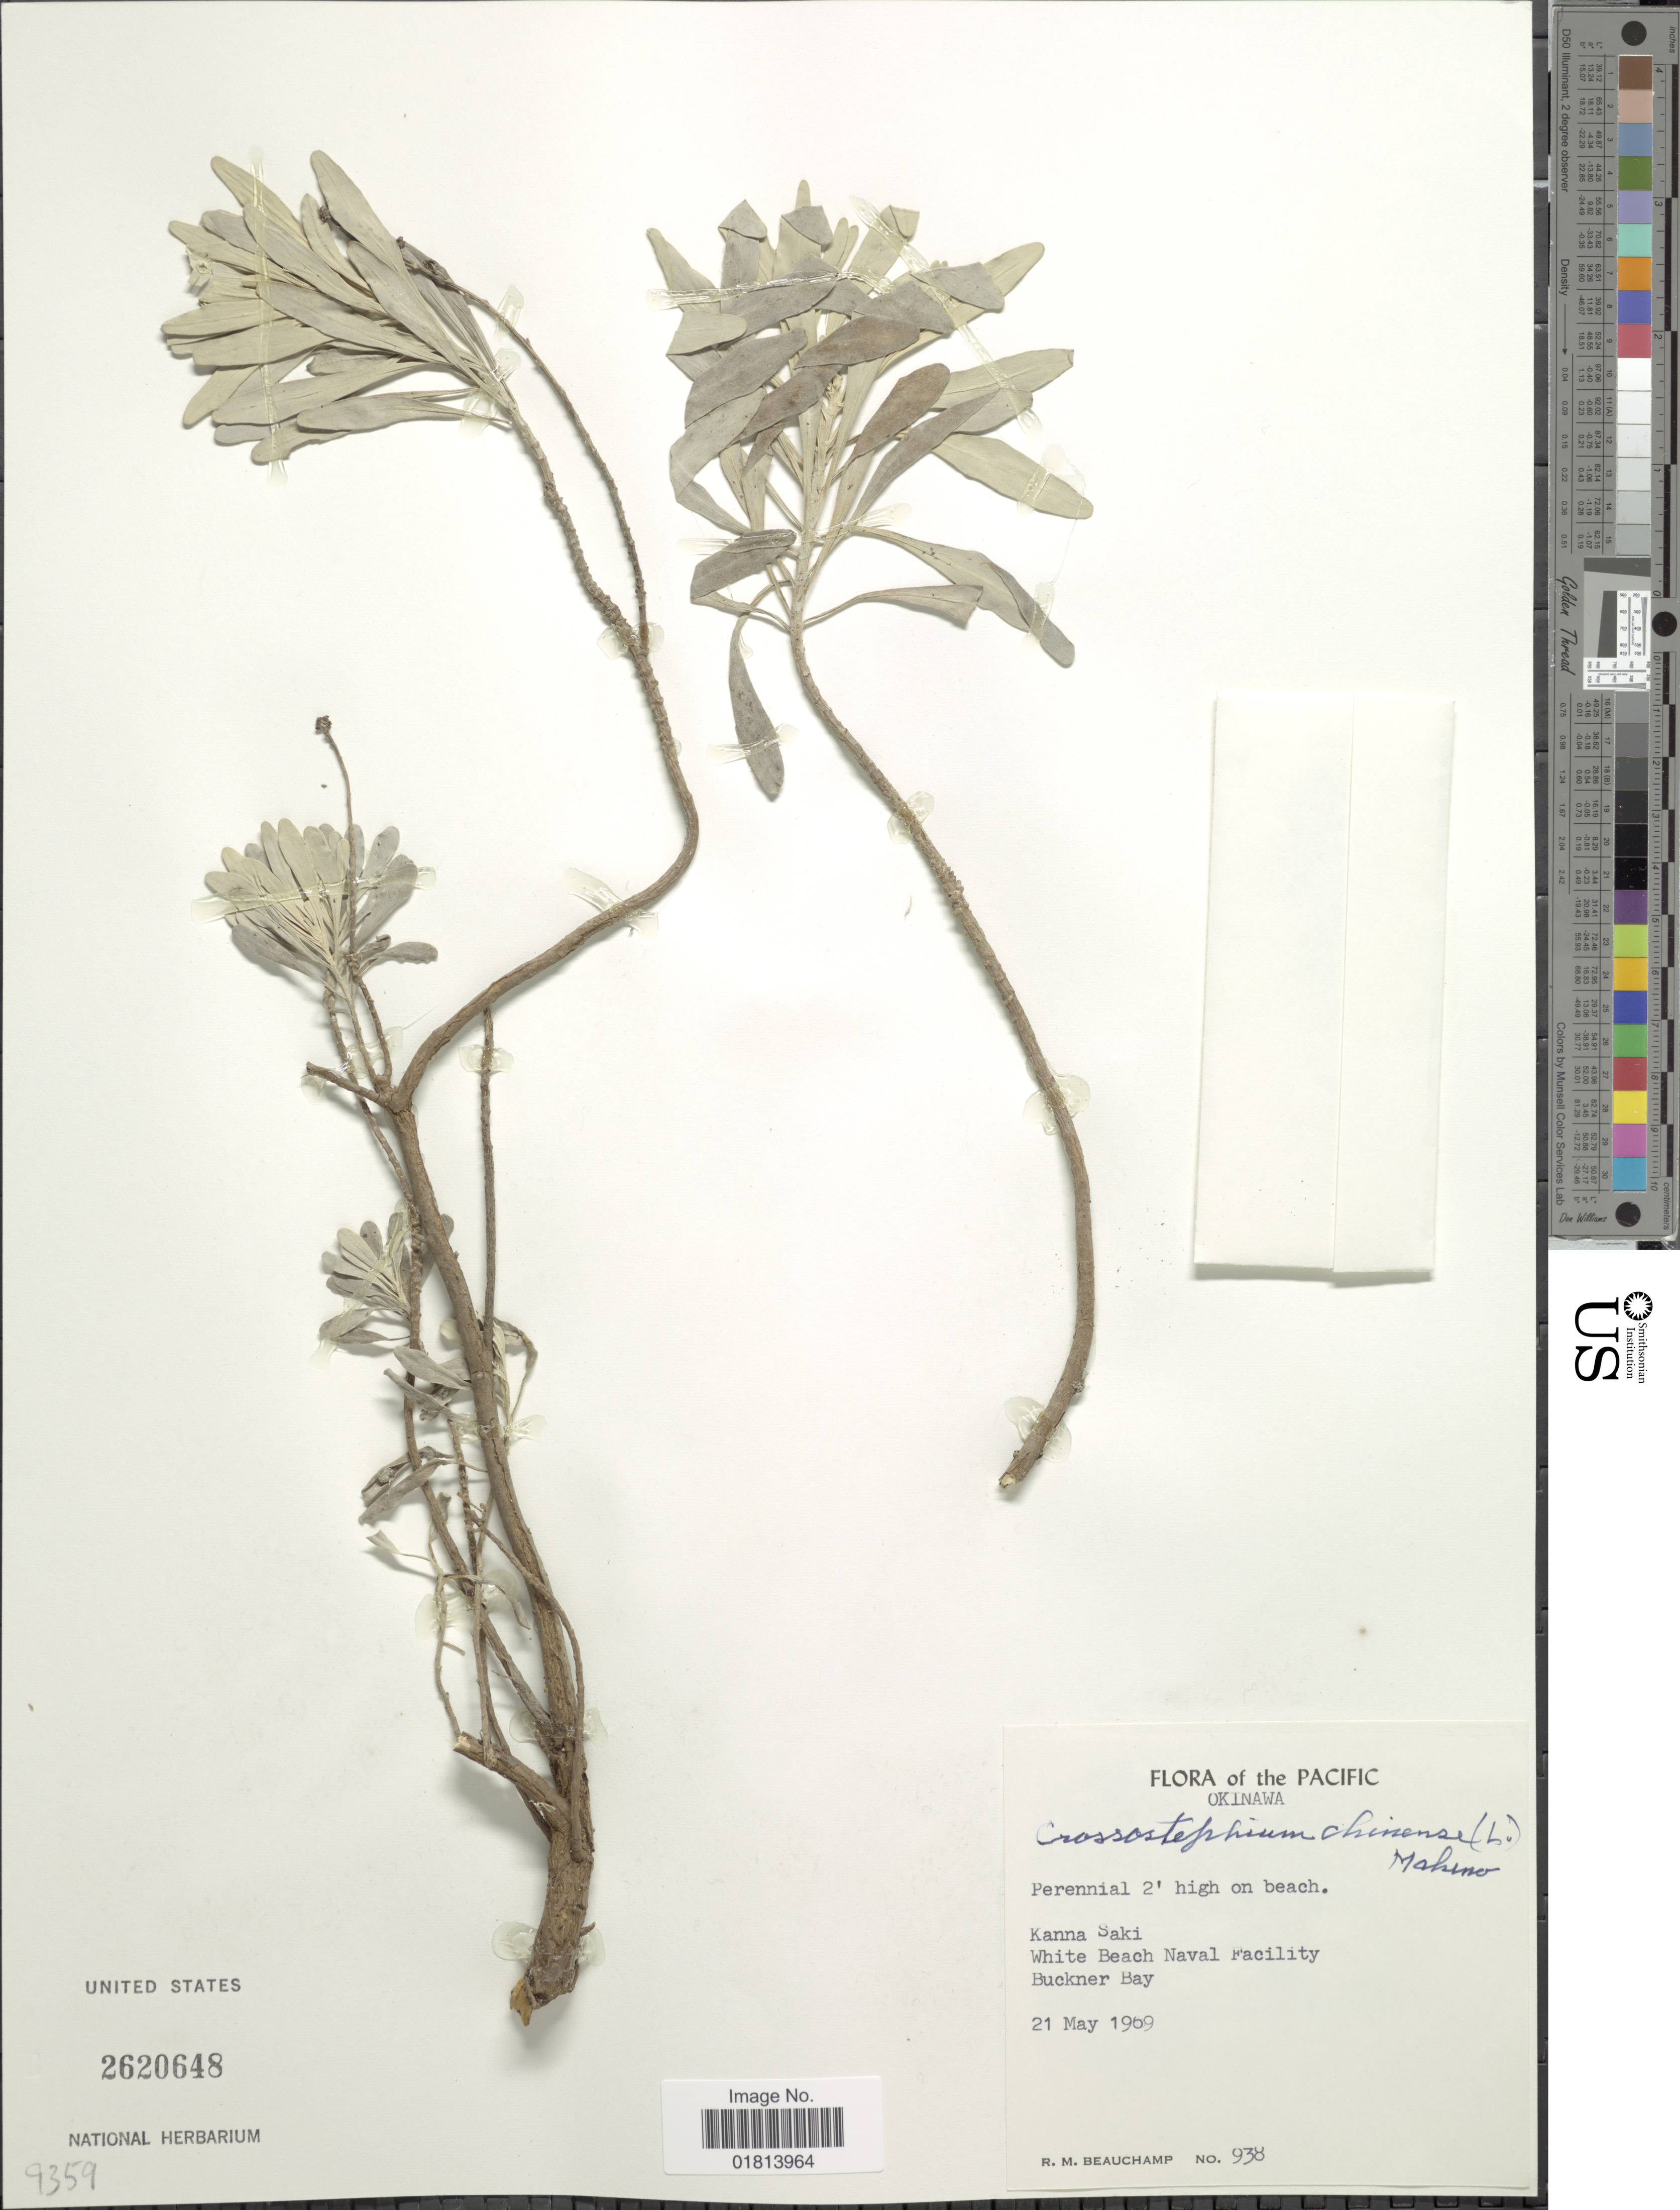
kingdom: Plantae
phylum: Tracheophyta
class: Magnoliopsida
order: Asterales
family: Asteraceae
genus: Crossostephium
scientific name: Crossostephium chinense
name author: Makino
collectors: R. Beauchamp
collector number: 938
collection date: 1969-05-21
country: Japan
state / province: Okinawa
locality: Pacific. Kanna Saki. White Beach Naval Facility. Buckner Bay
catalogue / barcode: US 2620648